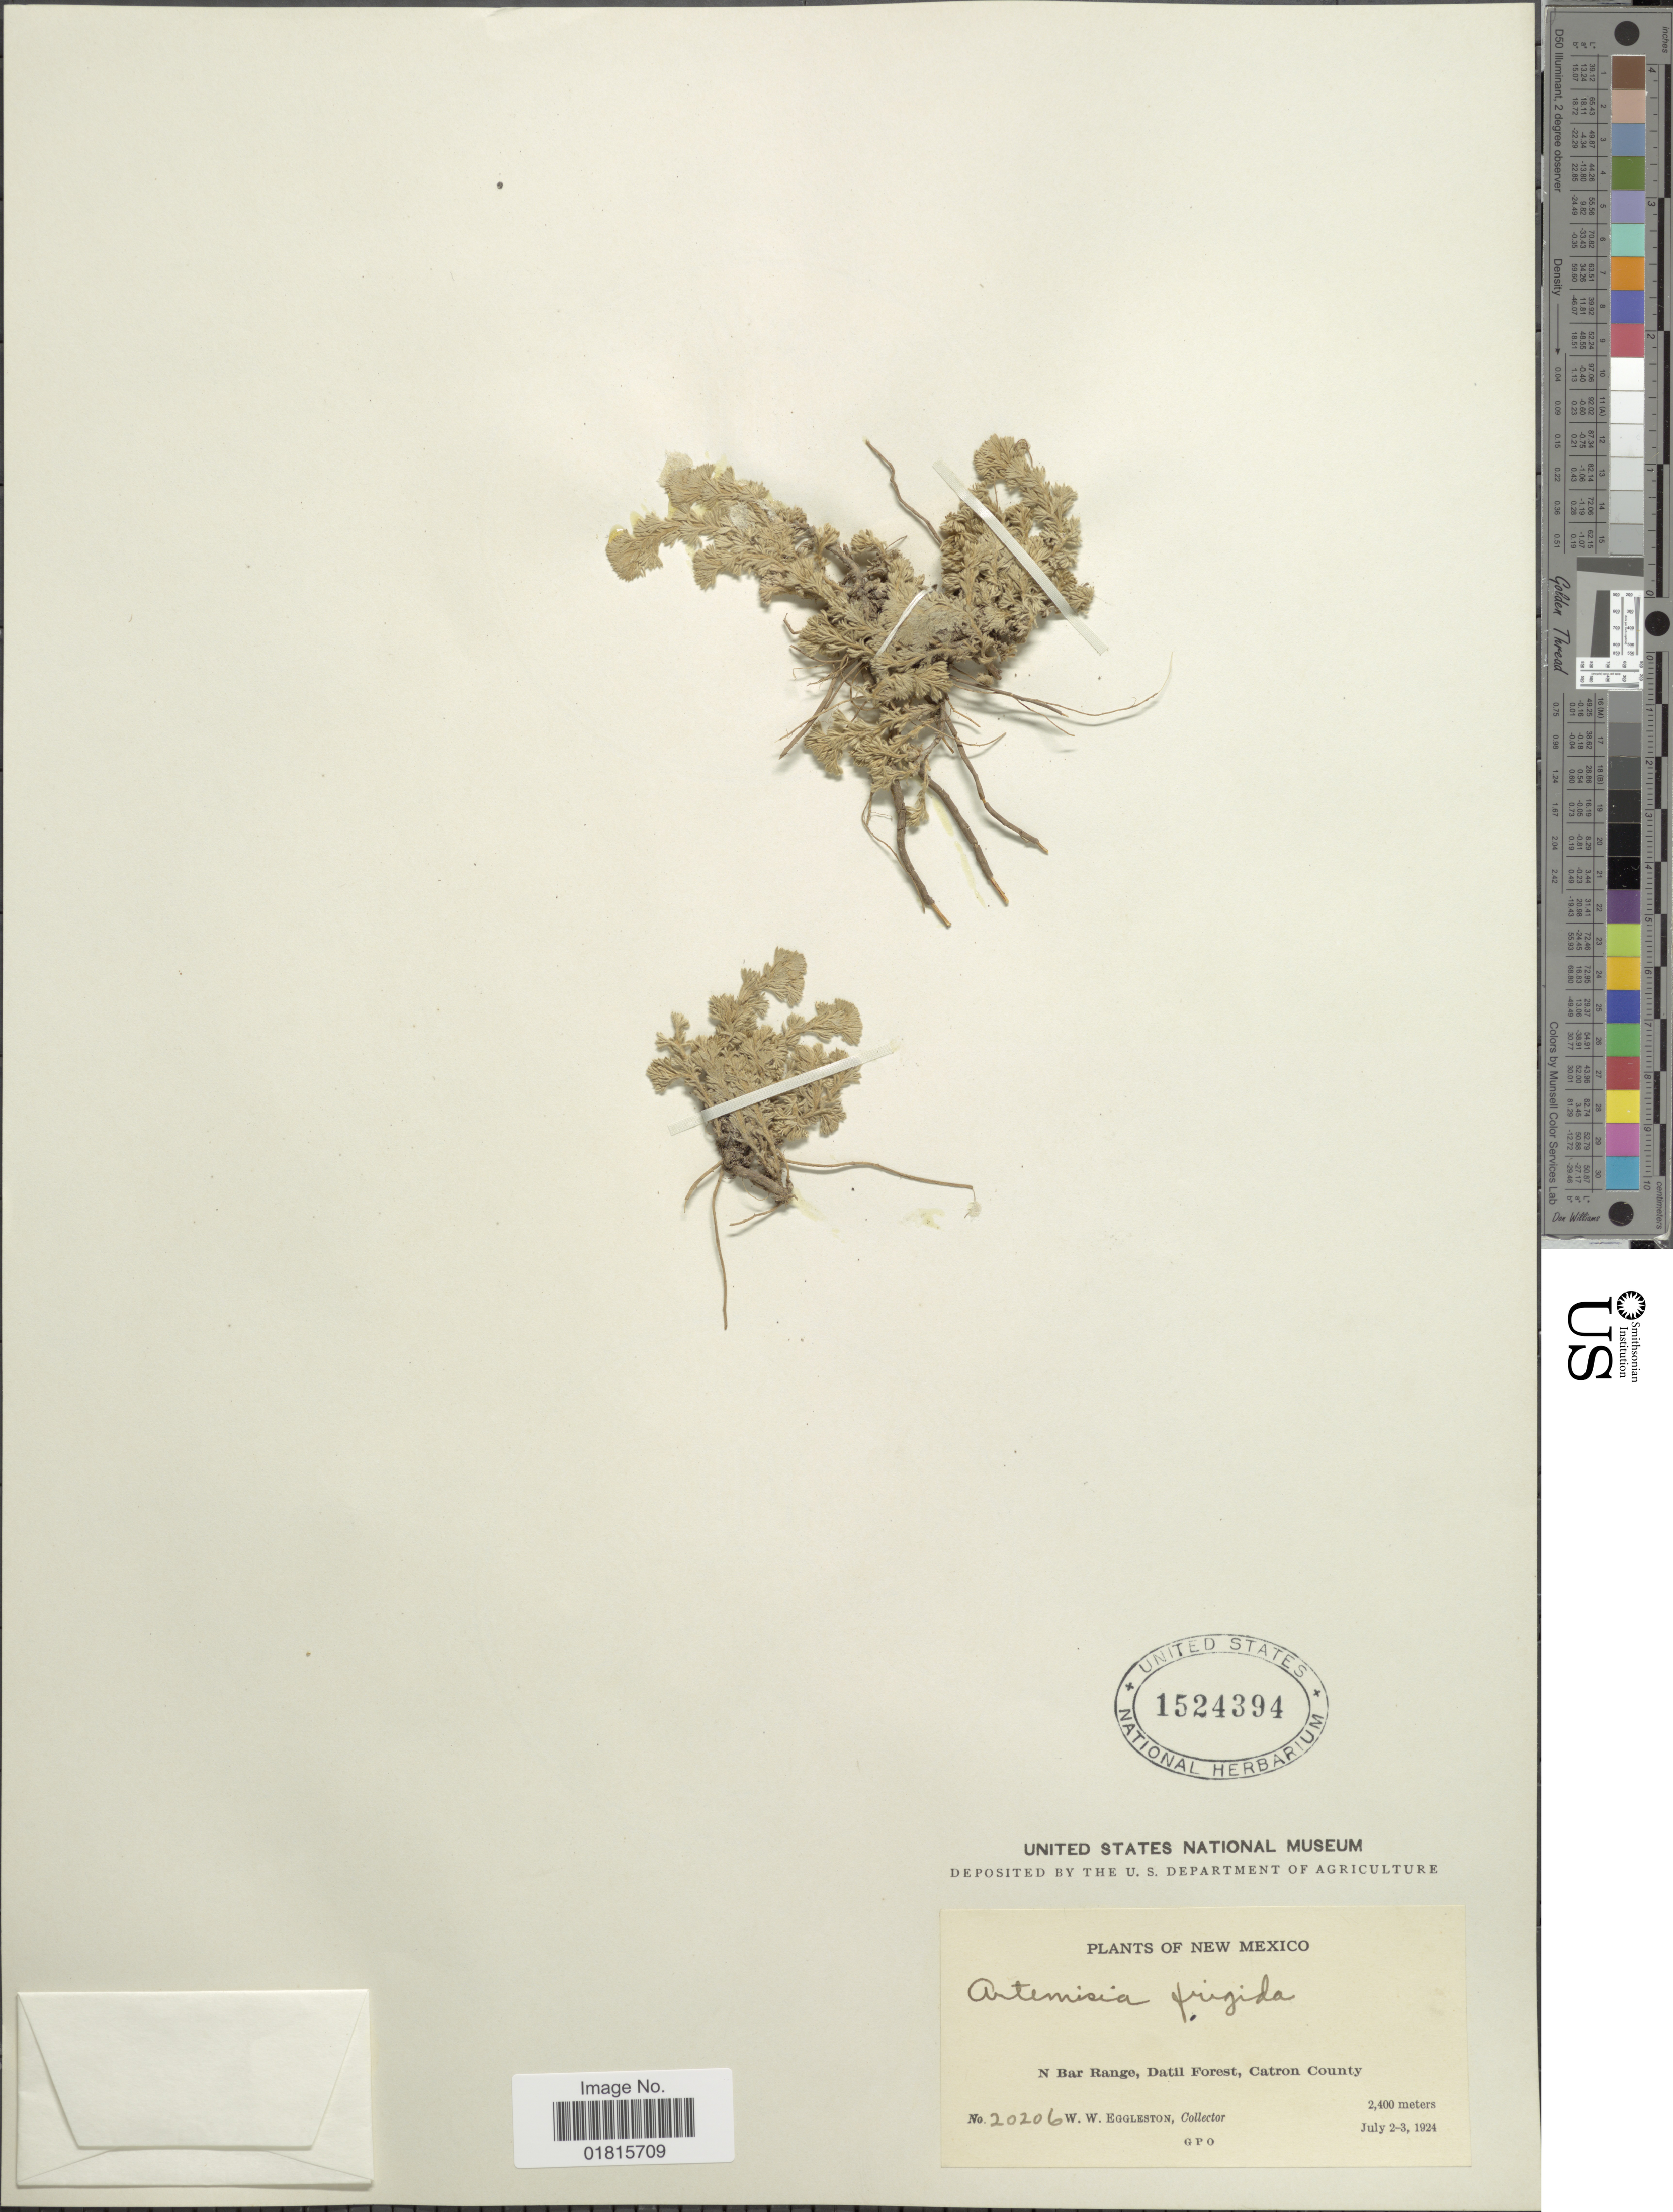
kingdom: Plantae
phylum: Tracheophyta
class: Magnoliopsida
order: Asterales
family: Asteraceae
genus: Artemisia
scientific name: Artemisia frigida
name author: Willd.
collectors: W. W. Eggleston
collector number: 20206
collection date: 1924-07-02/1924-07-03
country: United States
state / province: New Mexico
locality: N Bar Range, Datil Forest, Catron County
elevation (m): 2400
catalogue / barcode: US 1524394